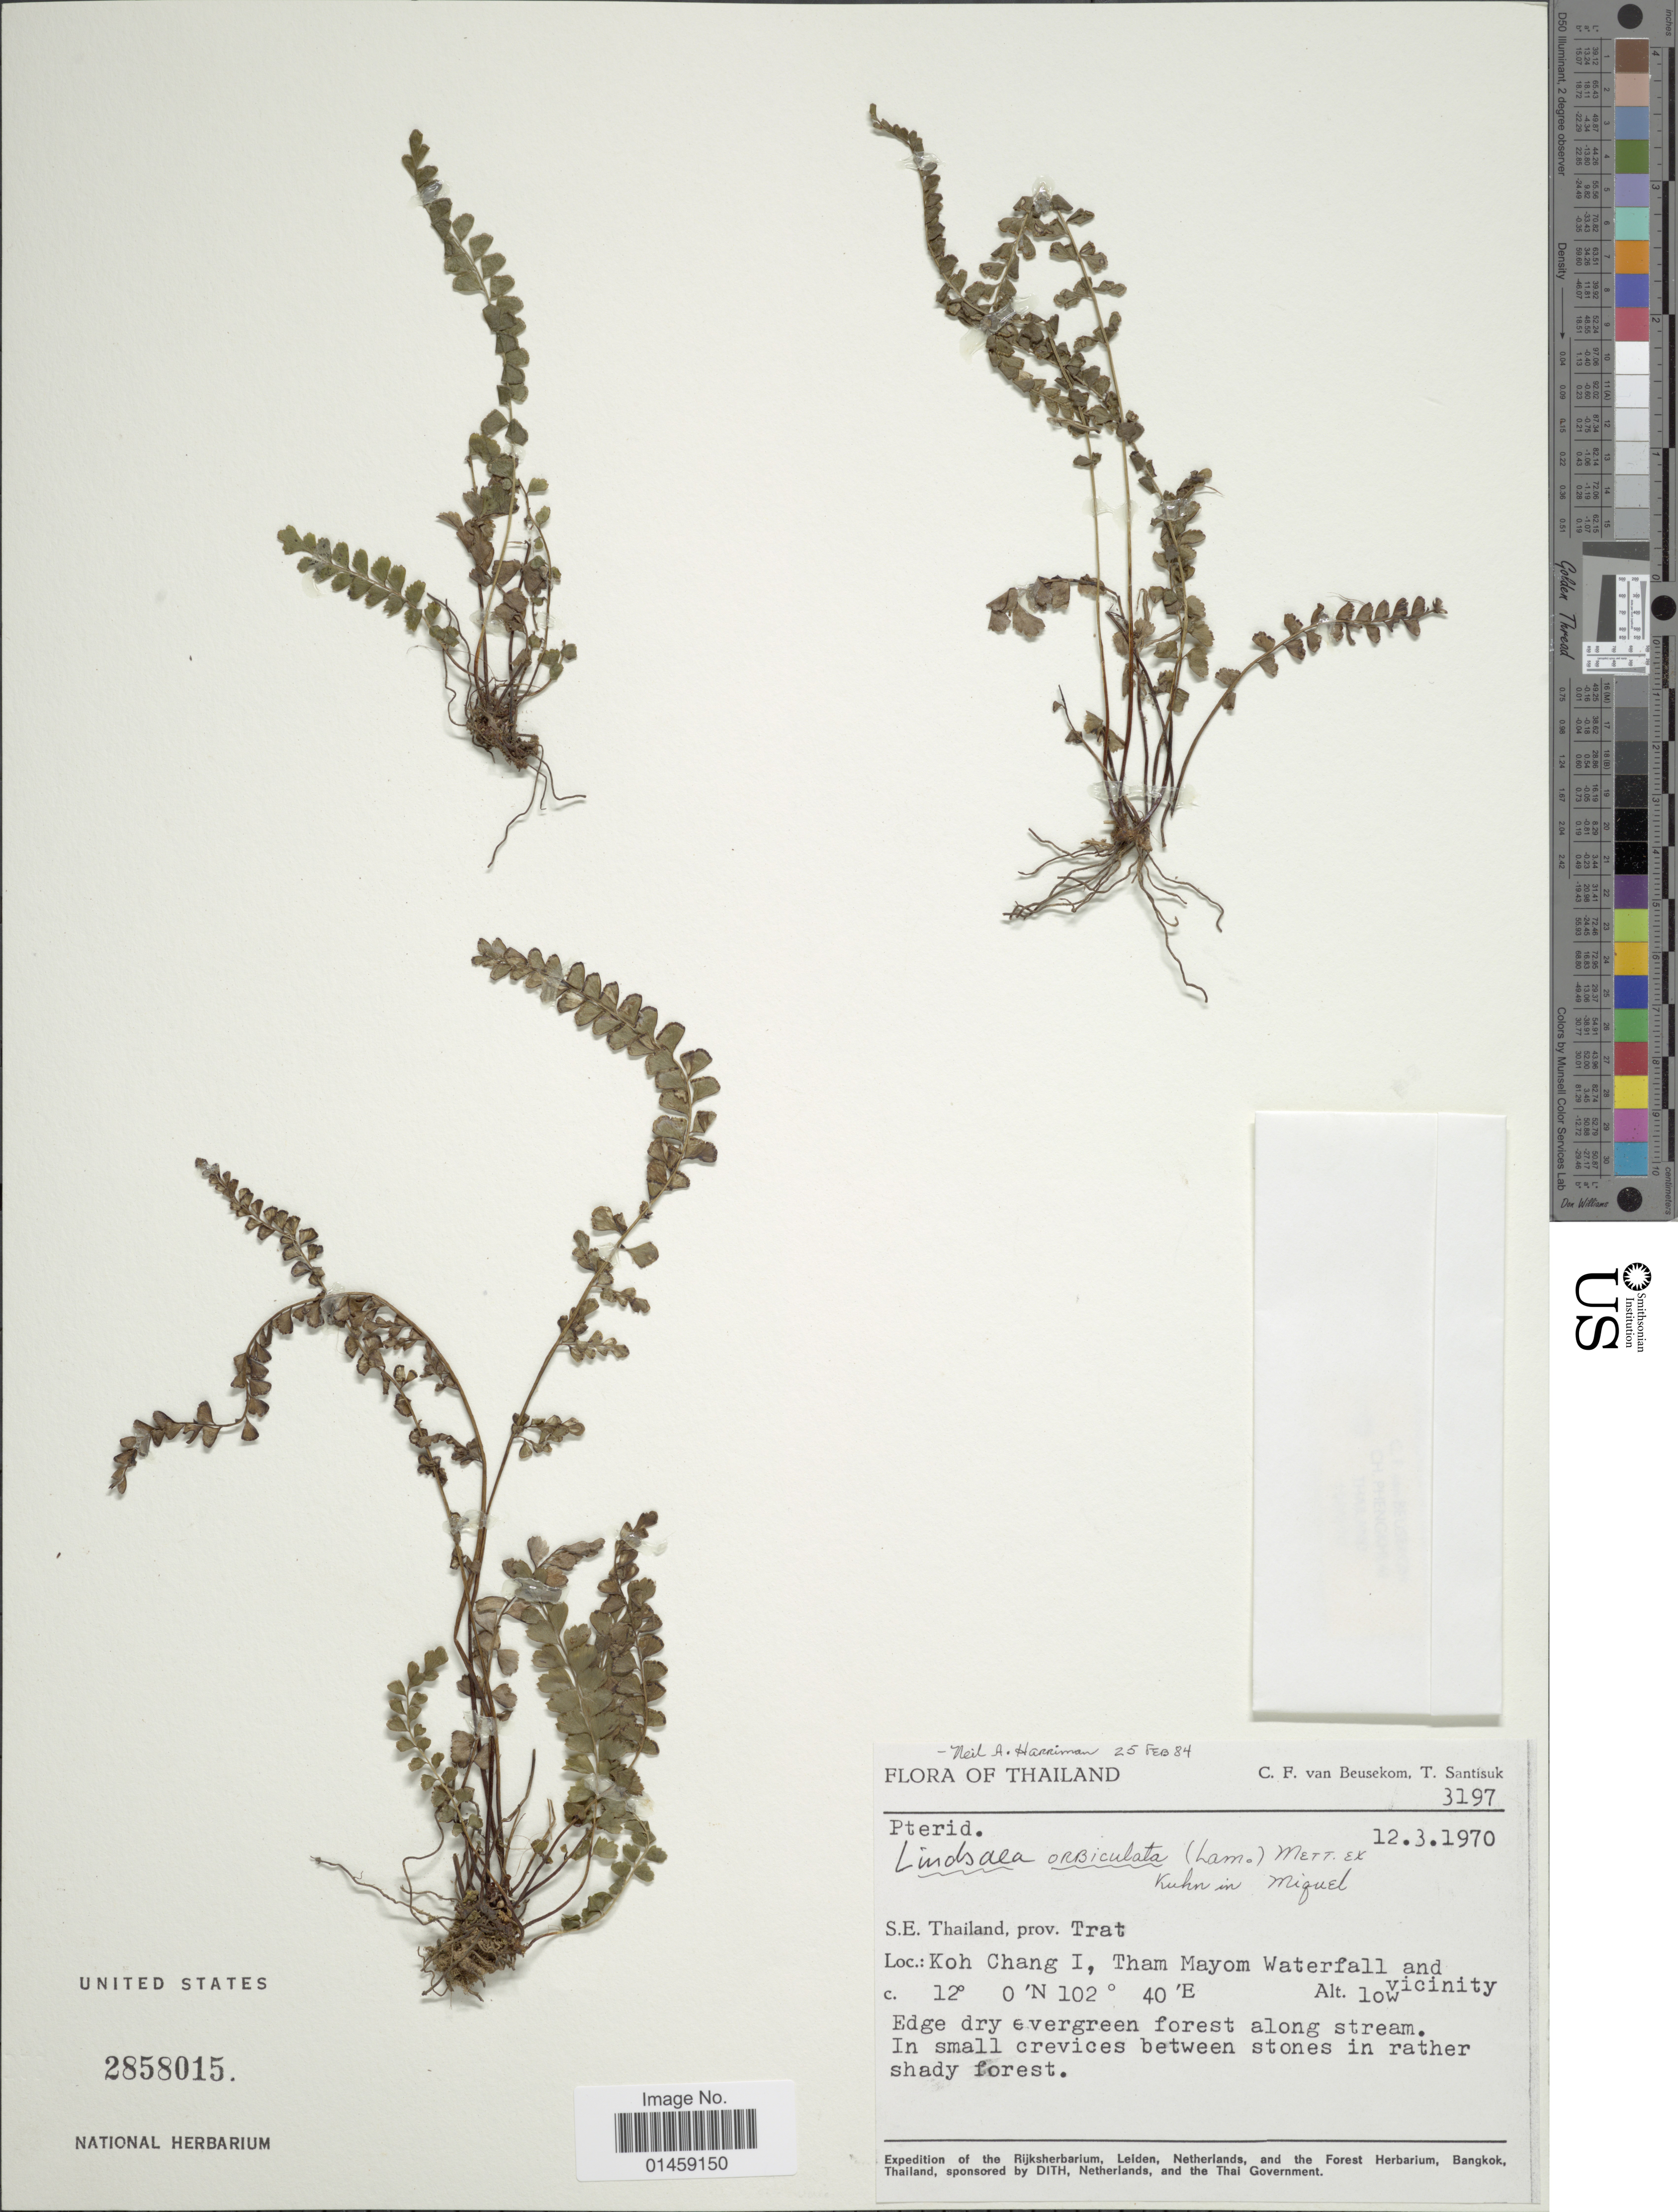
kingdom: Plantae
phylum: Tracheophyta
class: Polypodiopsida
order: Polypodiales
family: Lindsaeaceae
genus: Lindsaea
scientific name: Lindsaea orbiculata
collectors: C. F. Beusekom & T. Santisuk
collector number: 3197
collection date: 1970-03-12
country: Thailand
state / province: Trat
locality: Koh Chang I, Tham Mayom Waterfall and low vicinity.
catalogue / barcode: US 2858015